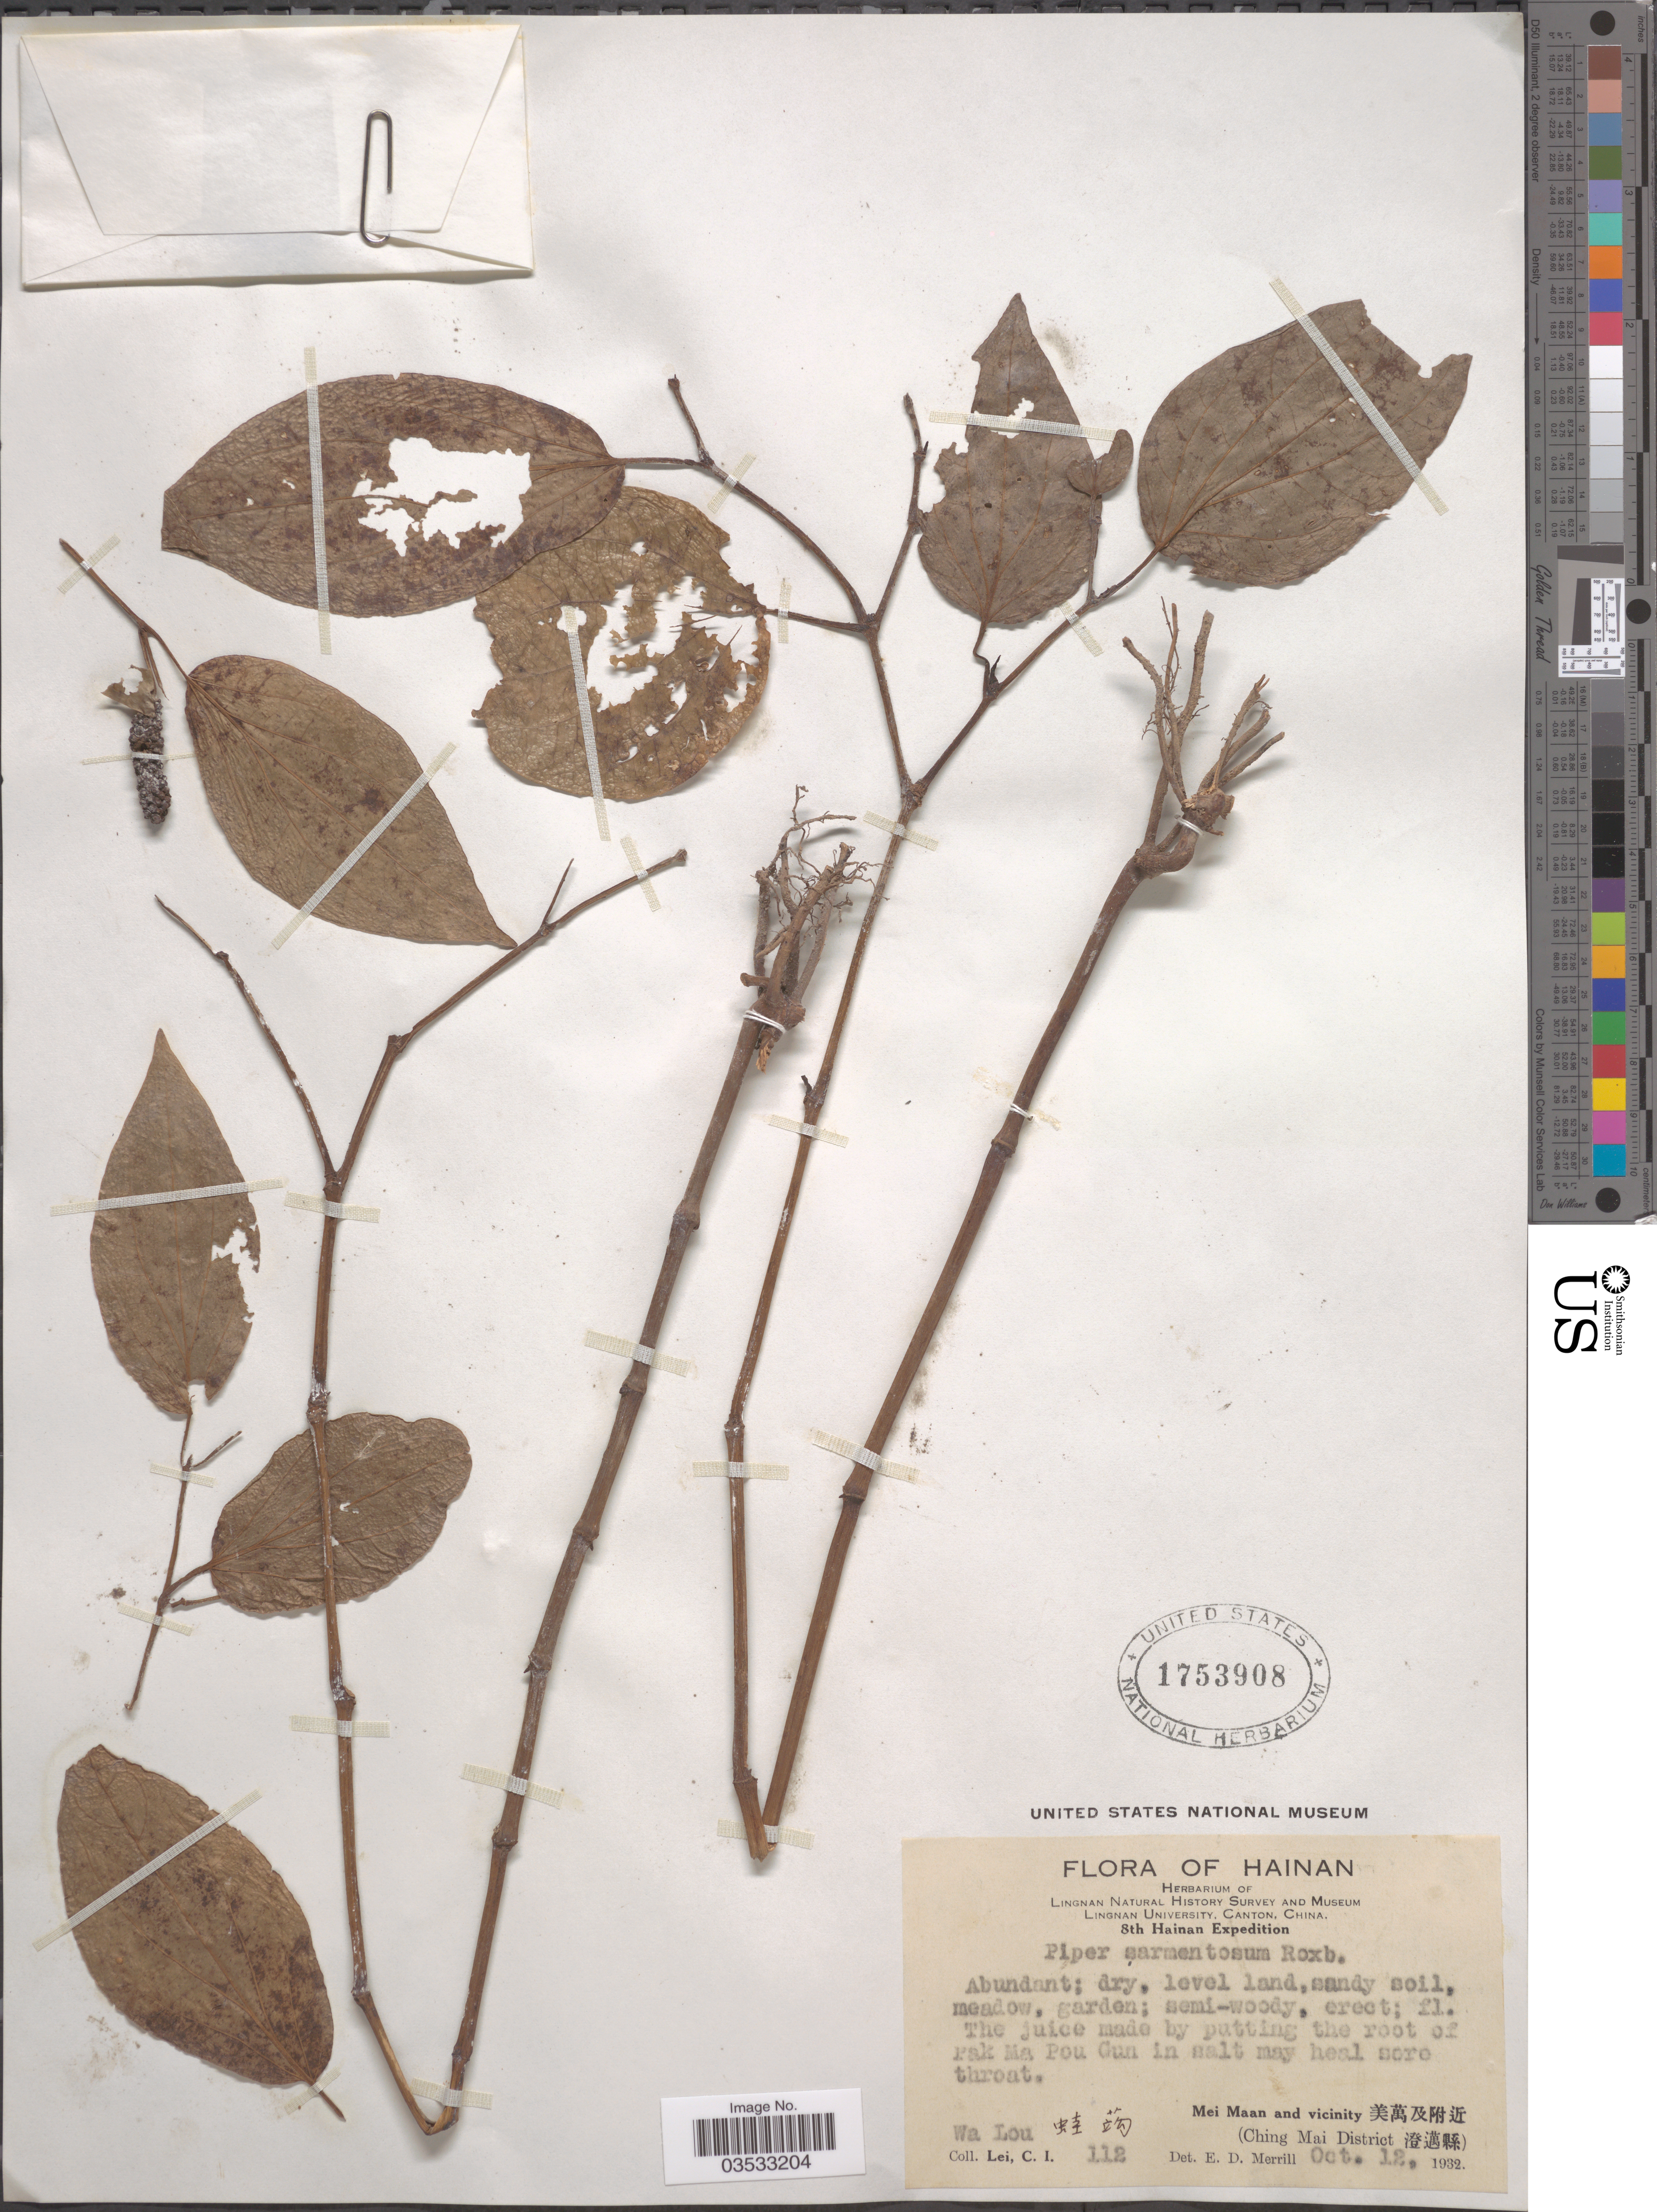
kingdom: Plantae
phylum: Tracheophyta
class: Magnoliopsida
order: Piperales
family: Piperaceae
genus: Piper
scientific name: Piper sarmentosum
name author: Roxb.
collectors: C. I. Lei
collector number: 112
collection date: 1932-10-12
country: China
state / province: Hainan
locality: Pak Ma Pou Gun in salt may heal sore throat. Mei Maan and vicinity X. (Ching Mai District X). Wa Lou X.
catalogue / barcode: US 1753908